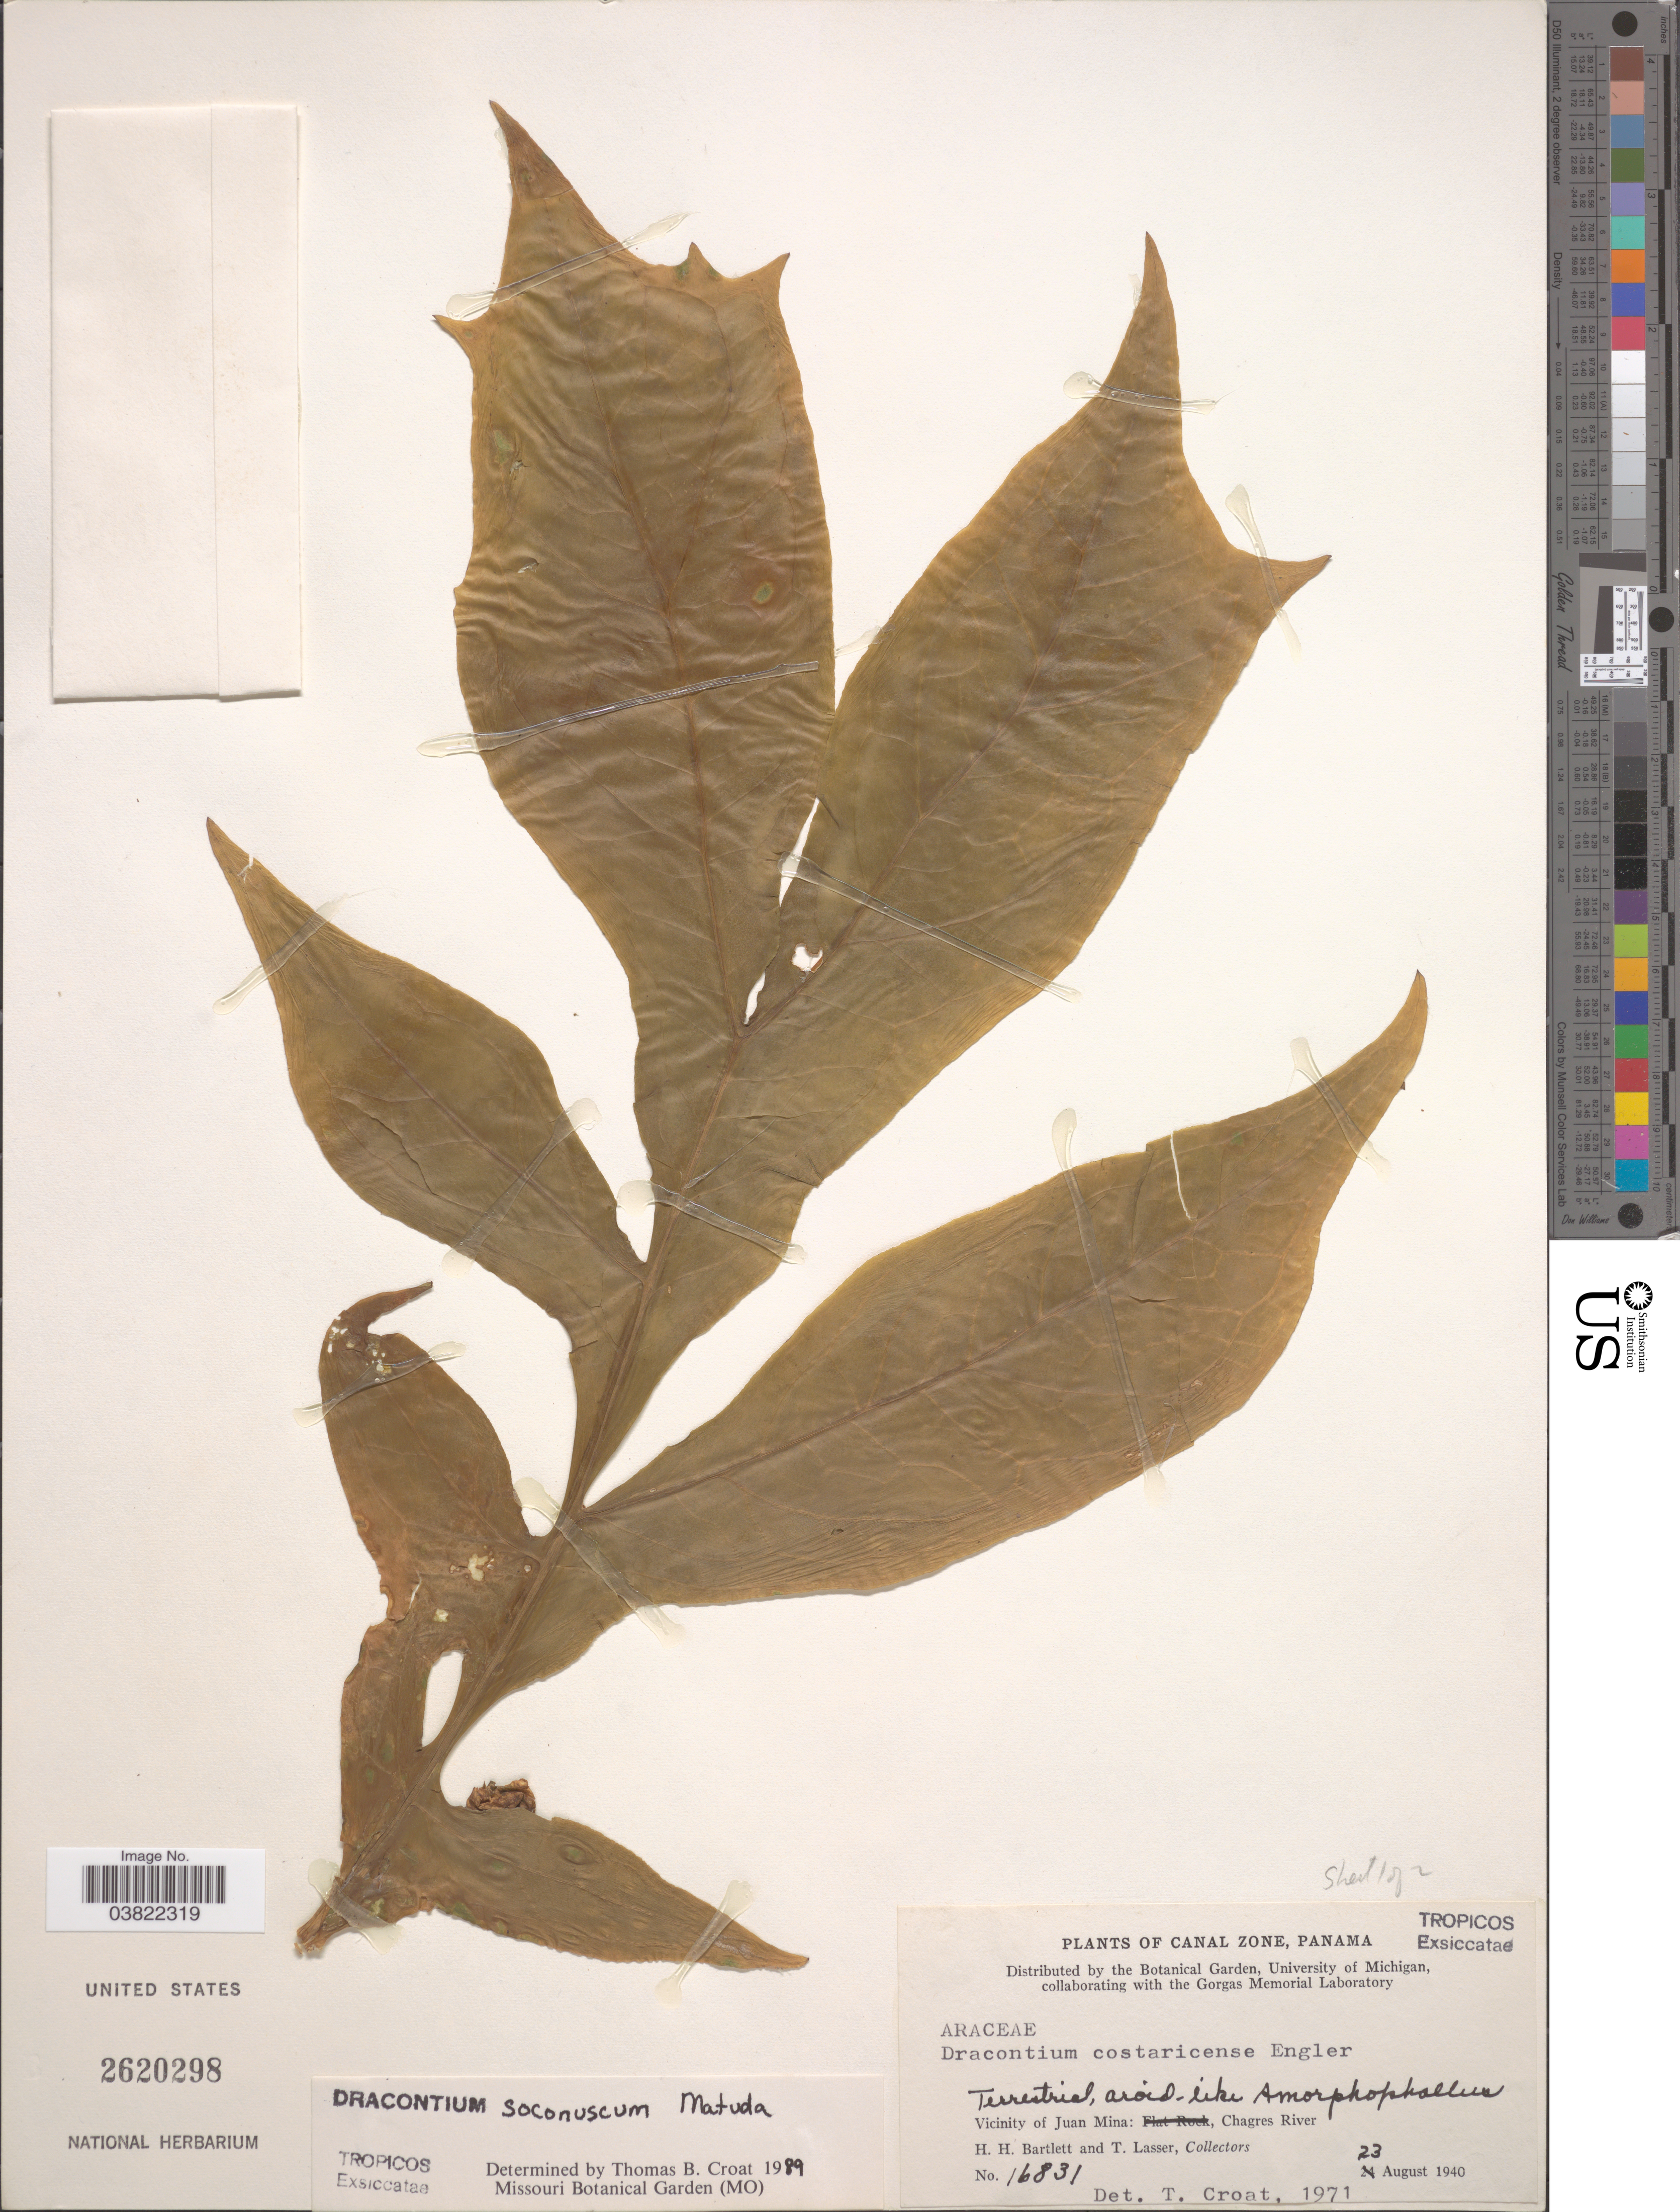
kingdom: Plantae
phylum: Tracheophyta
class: Liliopsida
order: Alismatales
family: Araceae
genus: Dracontium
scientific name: Dracontium soconuscum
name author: Matuda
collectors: H. H. Bartlett & T. Lasser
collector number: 16831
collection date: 1940-08-23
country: Panama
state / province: Colón / Panamá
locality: Canal Zone. Vicinity of Juan Mina: Chagres River.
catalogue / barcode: US 2620298